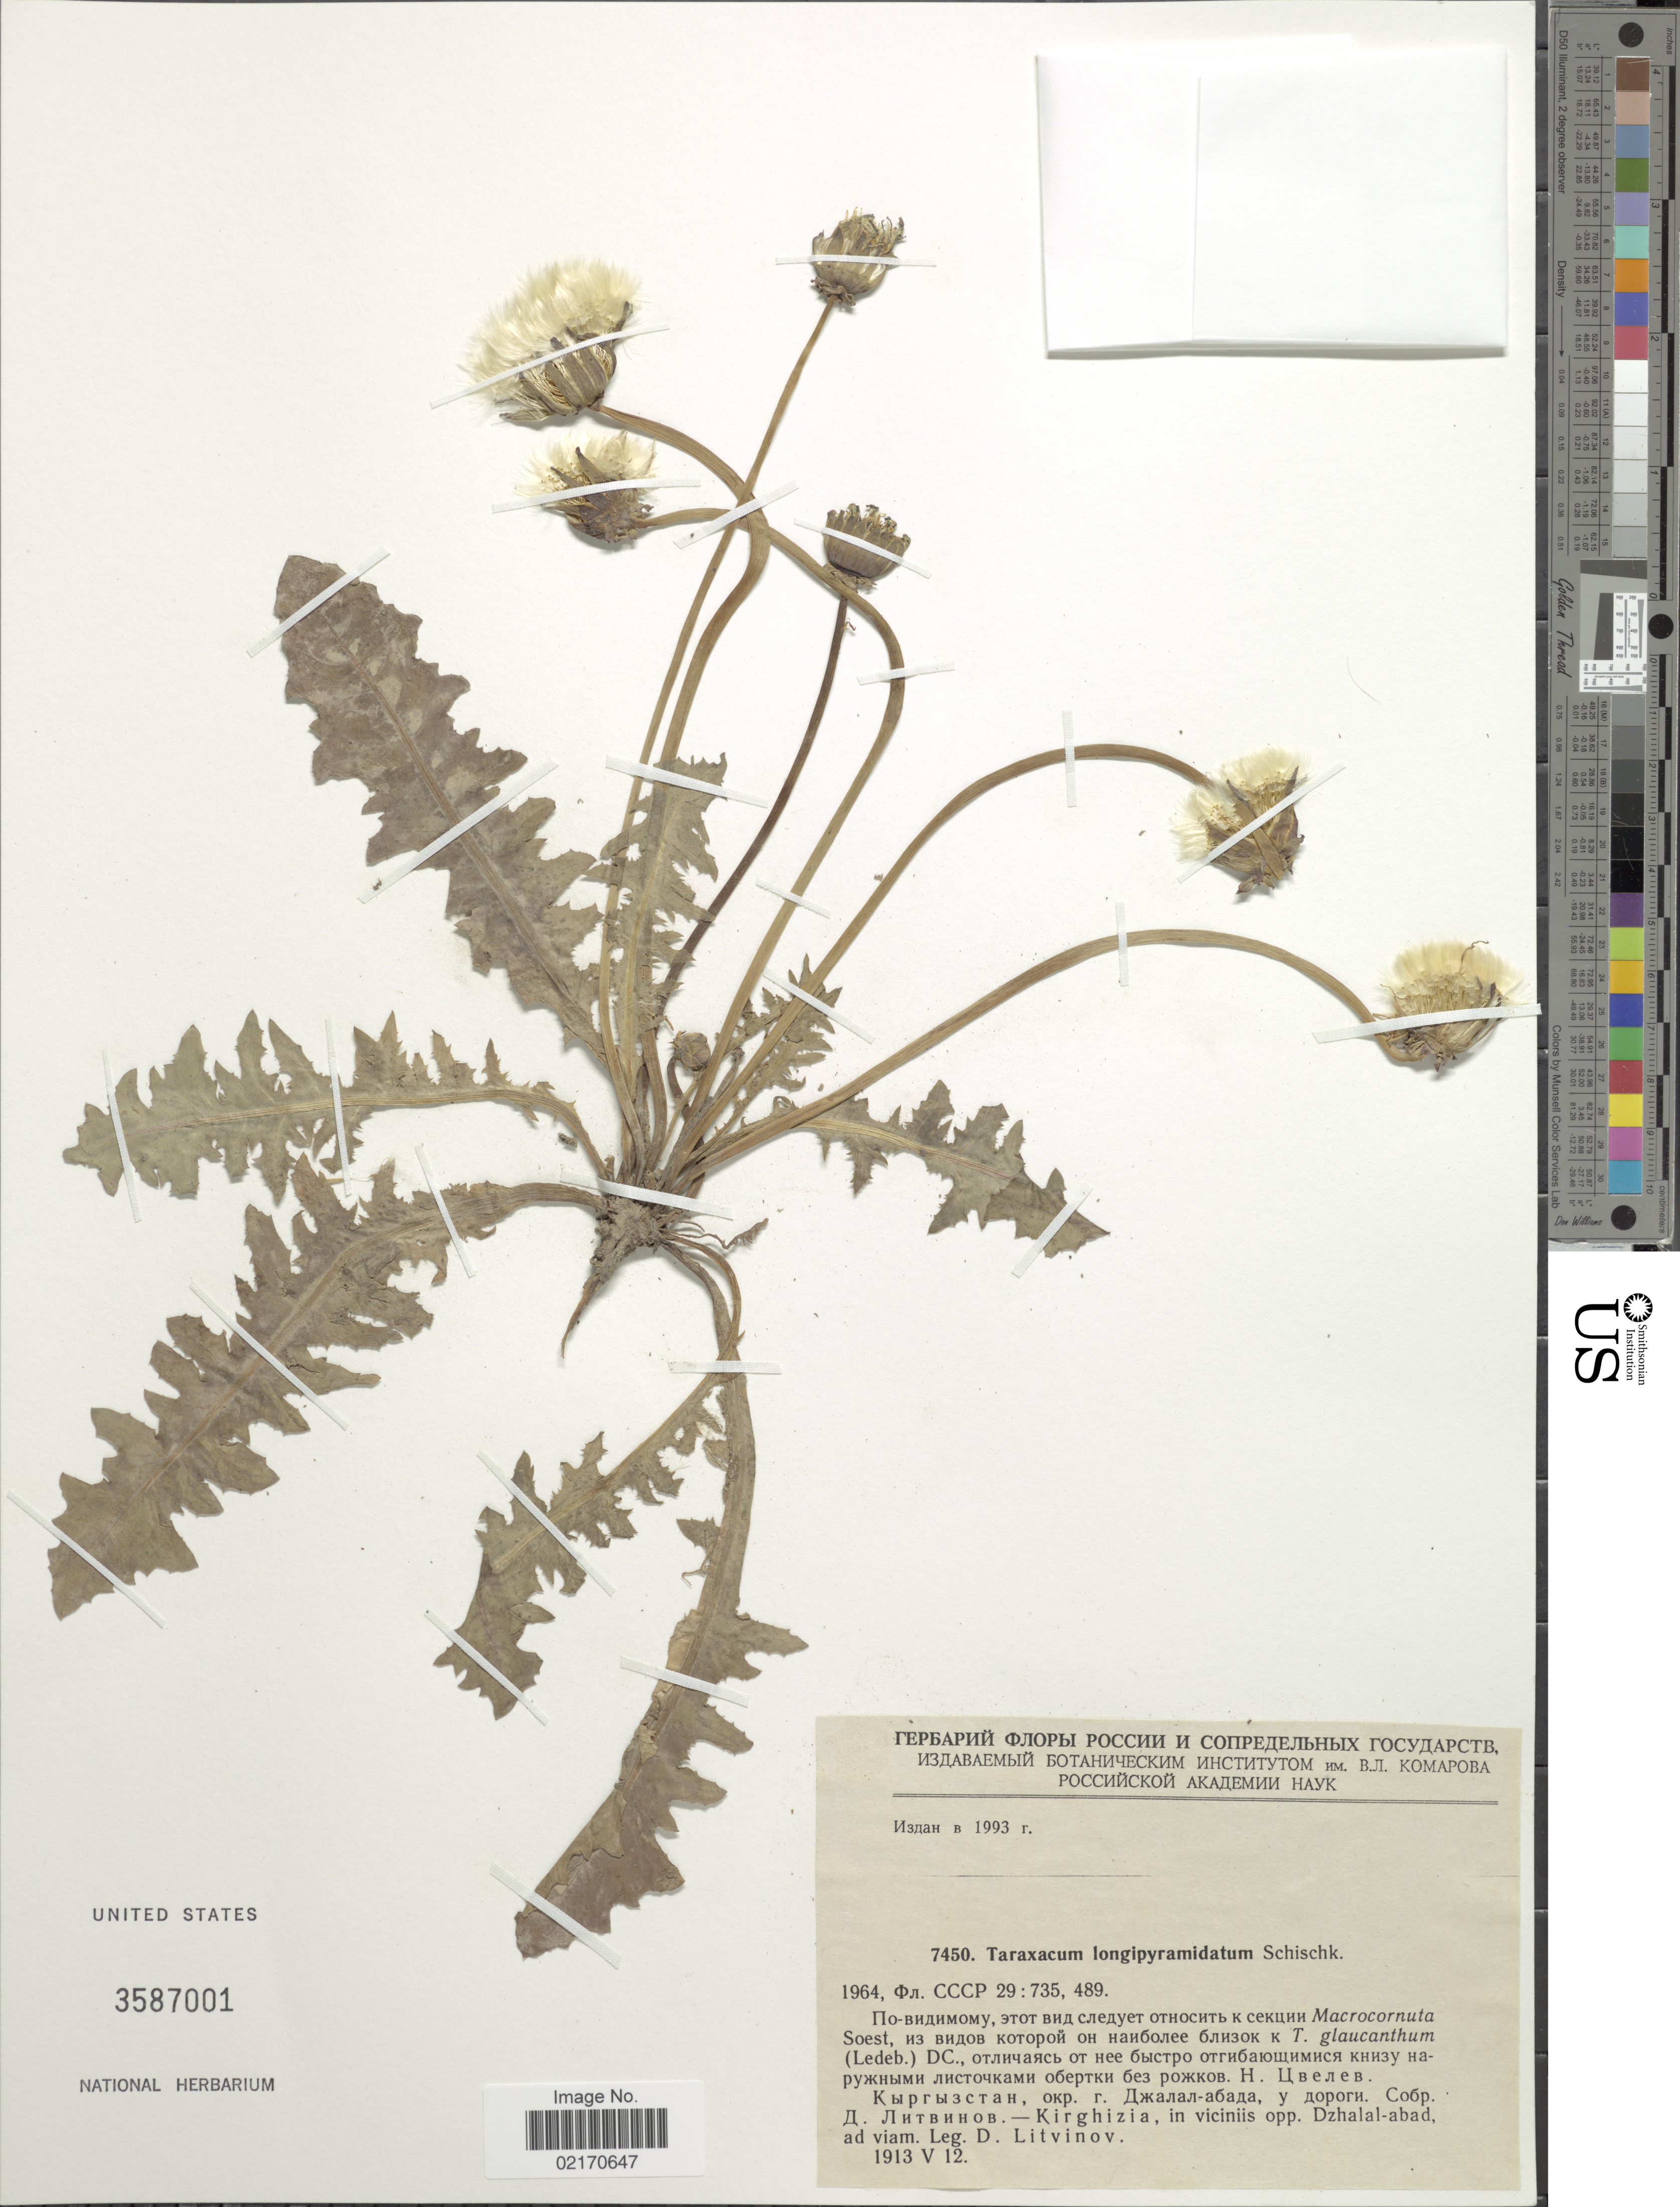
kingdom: Plantae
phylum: Tracheophyta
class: Magnoliopsida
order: Asterales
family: Asteraceae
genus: Taraxacum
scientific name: Taraxacum longiconicum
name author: H. Øllg.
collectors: D. Litvinov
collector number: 7450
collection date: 1913-05-12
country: Kyrgyzstan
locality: Kirghizia, in viciniis opp. Dzhalal-abad, ad viam.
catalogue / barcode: US 3587001